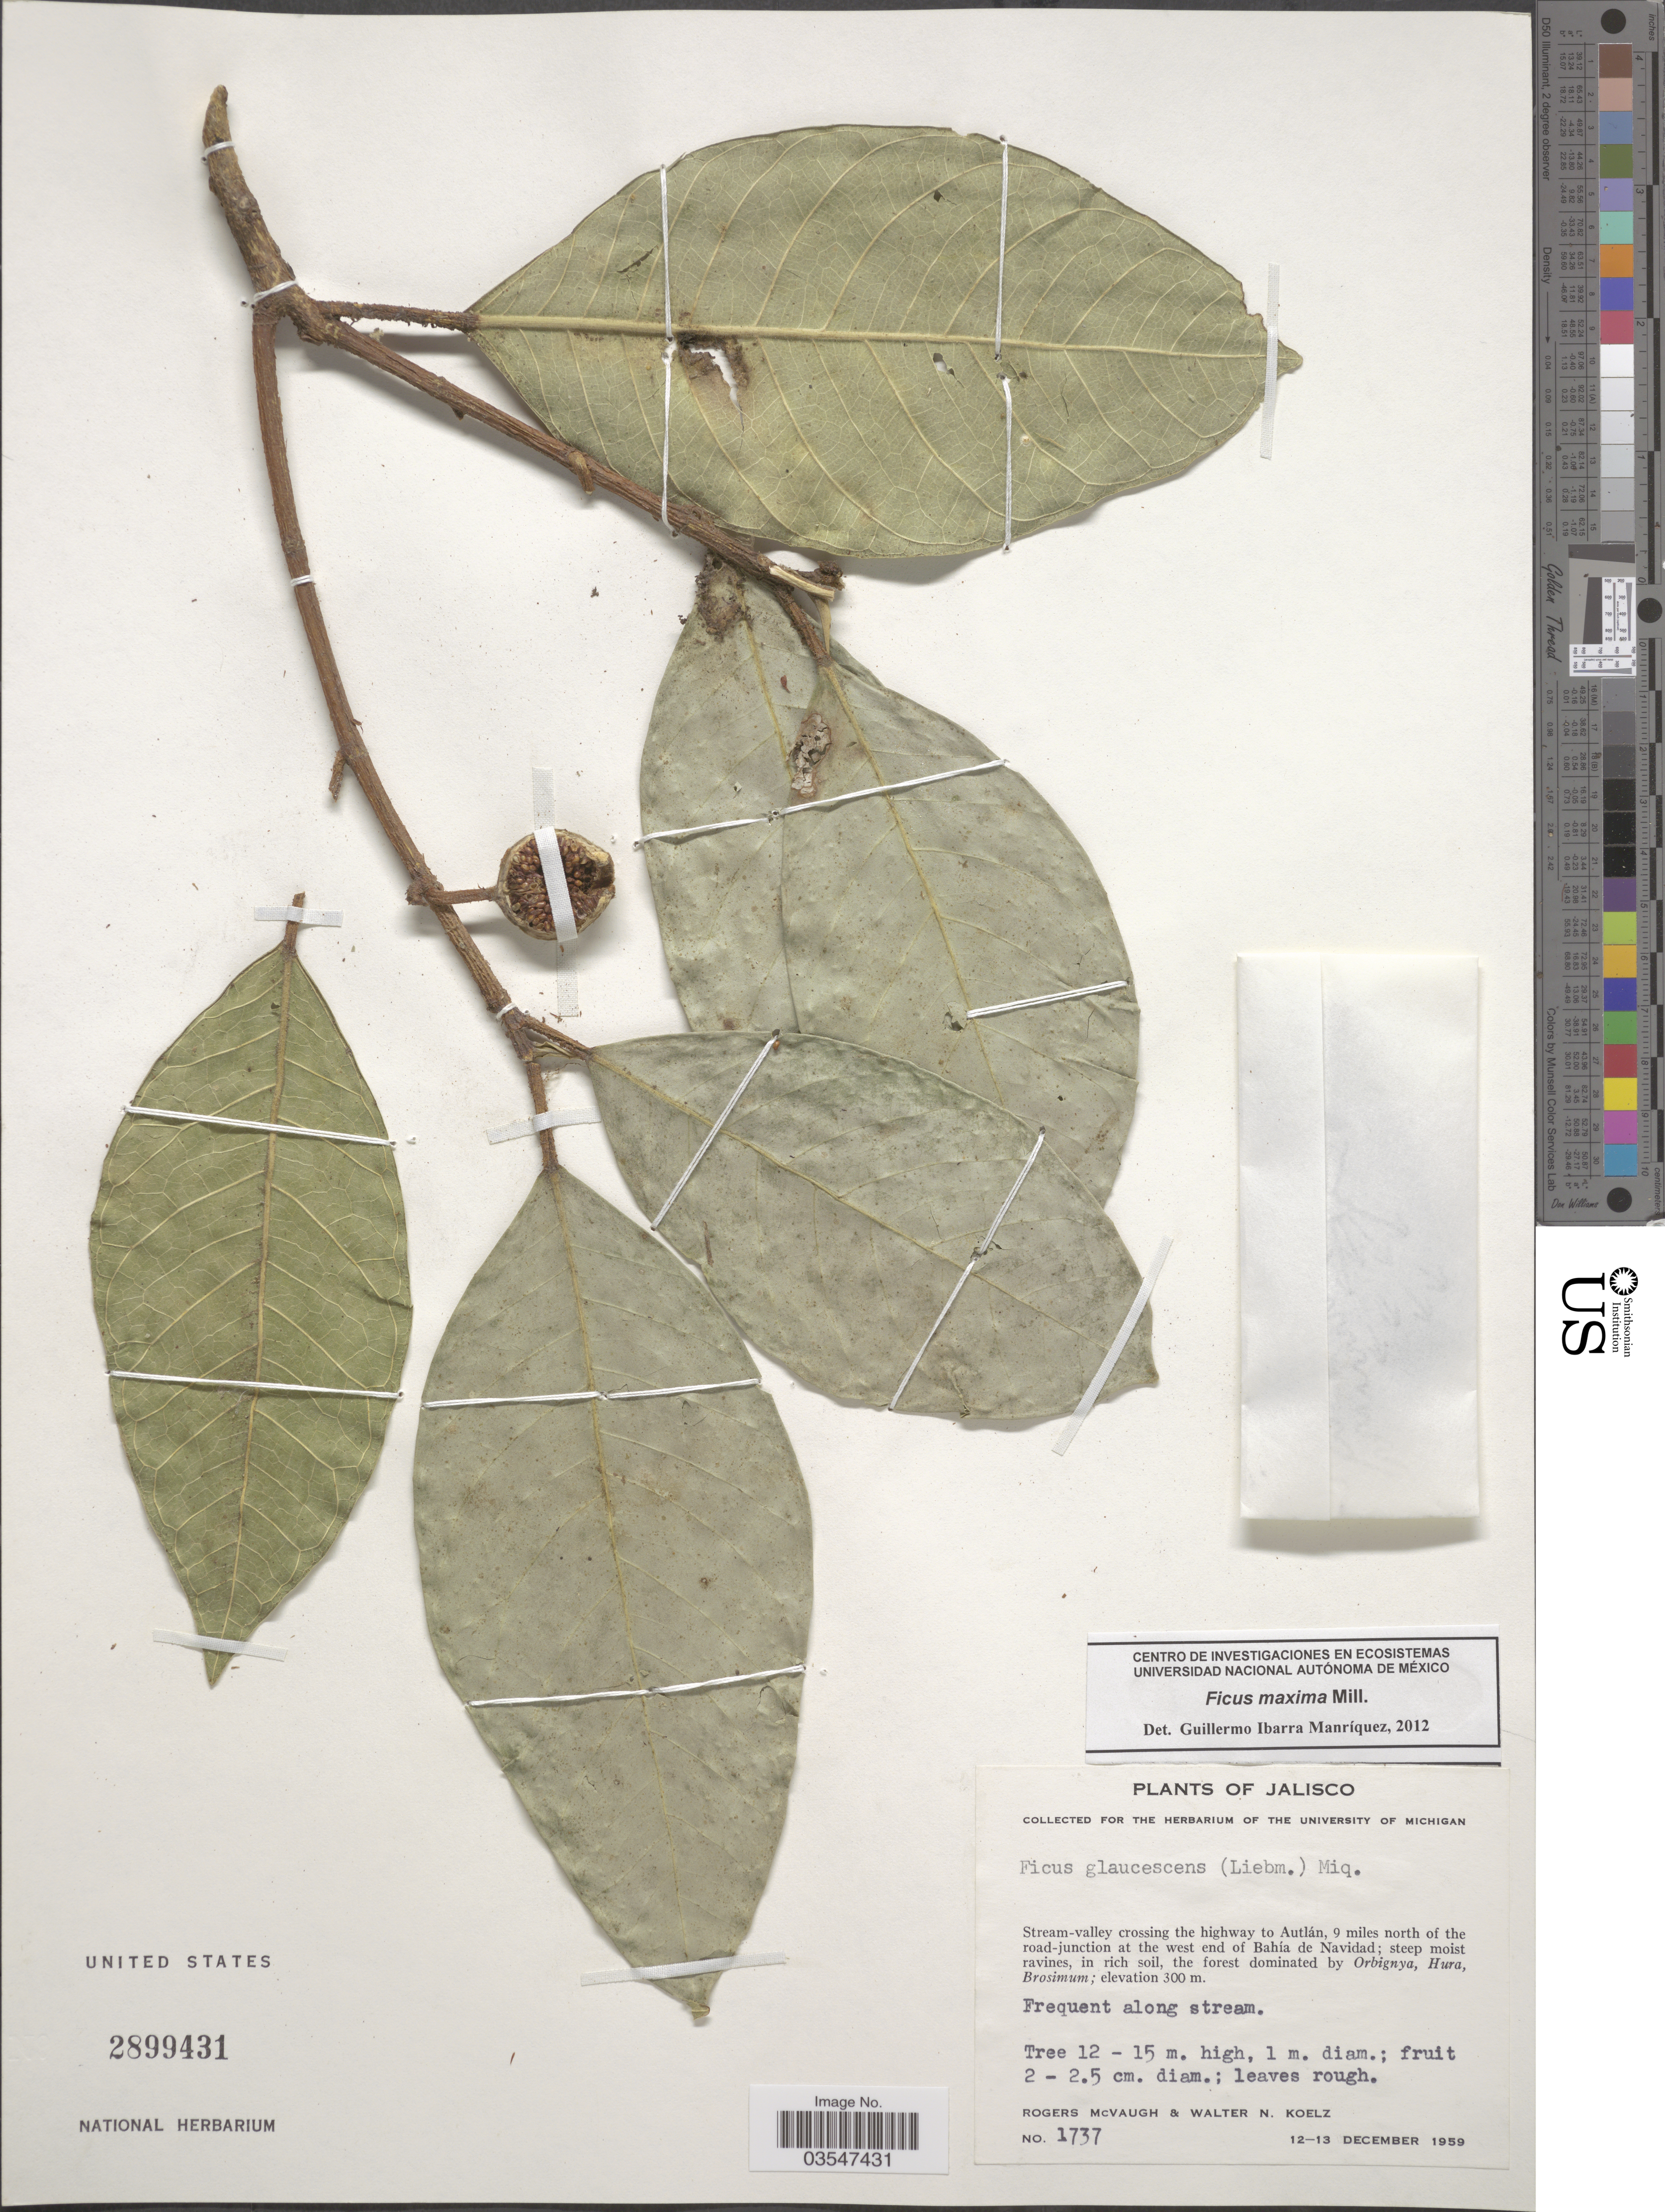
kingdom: Plantae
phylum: Tracheophyta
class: Magnoliopsida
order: Rosales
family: Moraceae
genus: Ficus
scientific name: Ficus maxima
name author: Mill.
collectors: R. McVaugh & W. N. Koelz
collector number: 1737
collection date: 1959-12-12/1959-12-13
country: Mexico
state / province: Jalisco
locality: Stream-valley crossing the highway to Autlán, 9 miles north of the road-junction at the west end of Bahía de Navidad.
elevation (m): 300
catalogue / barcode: US 2899431